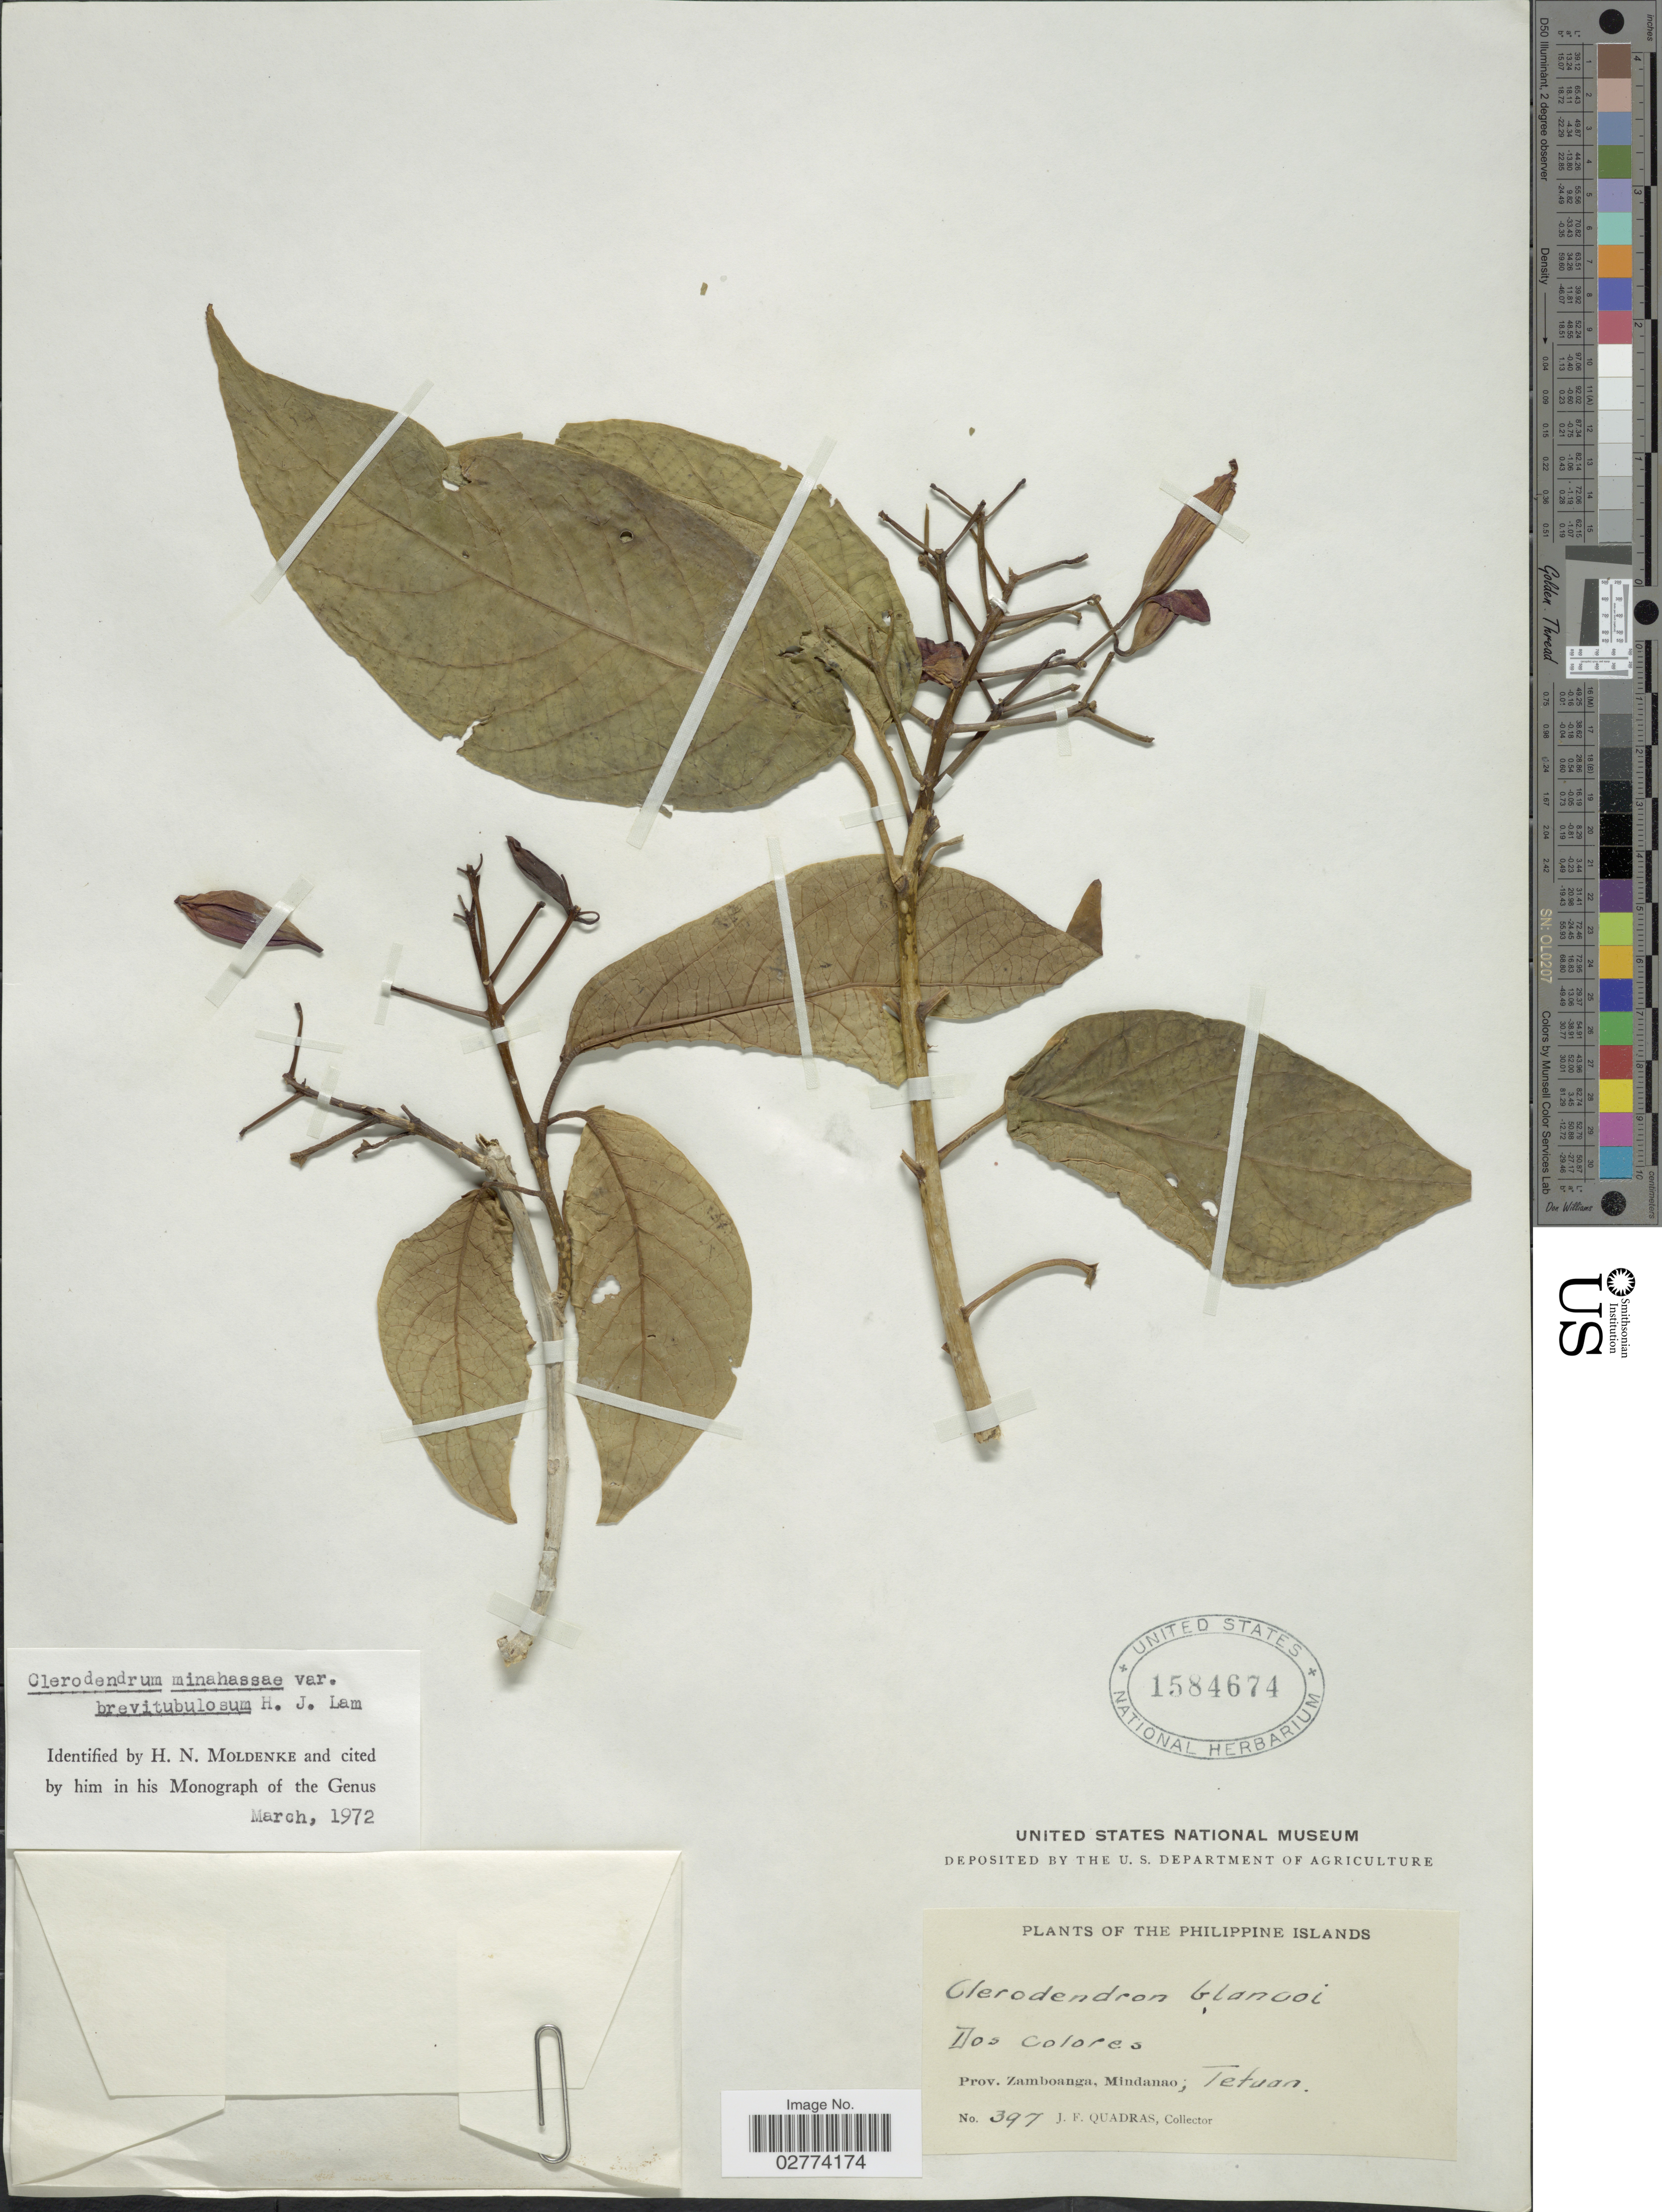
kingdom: Plantae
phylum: Tracheophyta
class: Magnoliopsida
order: Lamiales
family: Lamiaceae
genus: Clerodendrum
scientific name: Clerodendrum minahassae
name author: Teysm. & Binn.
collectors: J. Quadras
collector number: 397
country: Philippines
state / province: Zamboanga Peninsula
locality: Dos Colores, Prov. Zamboanga, Mindanao; Tetuan.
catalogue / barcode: US 1584674